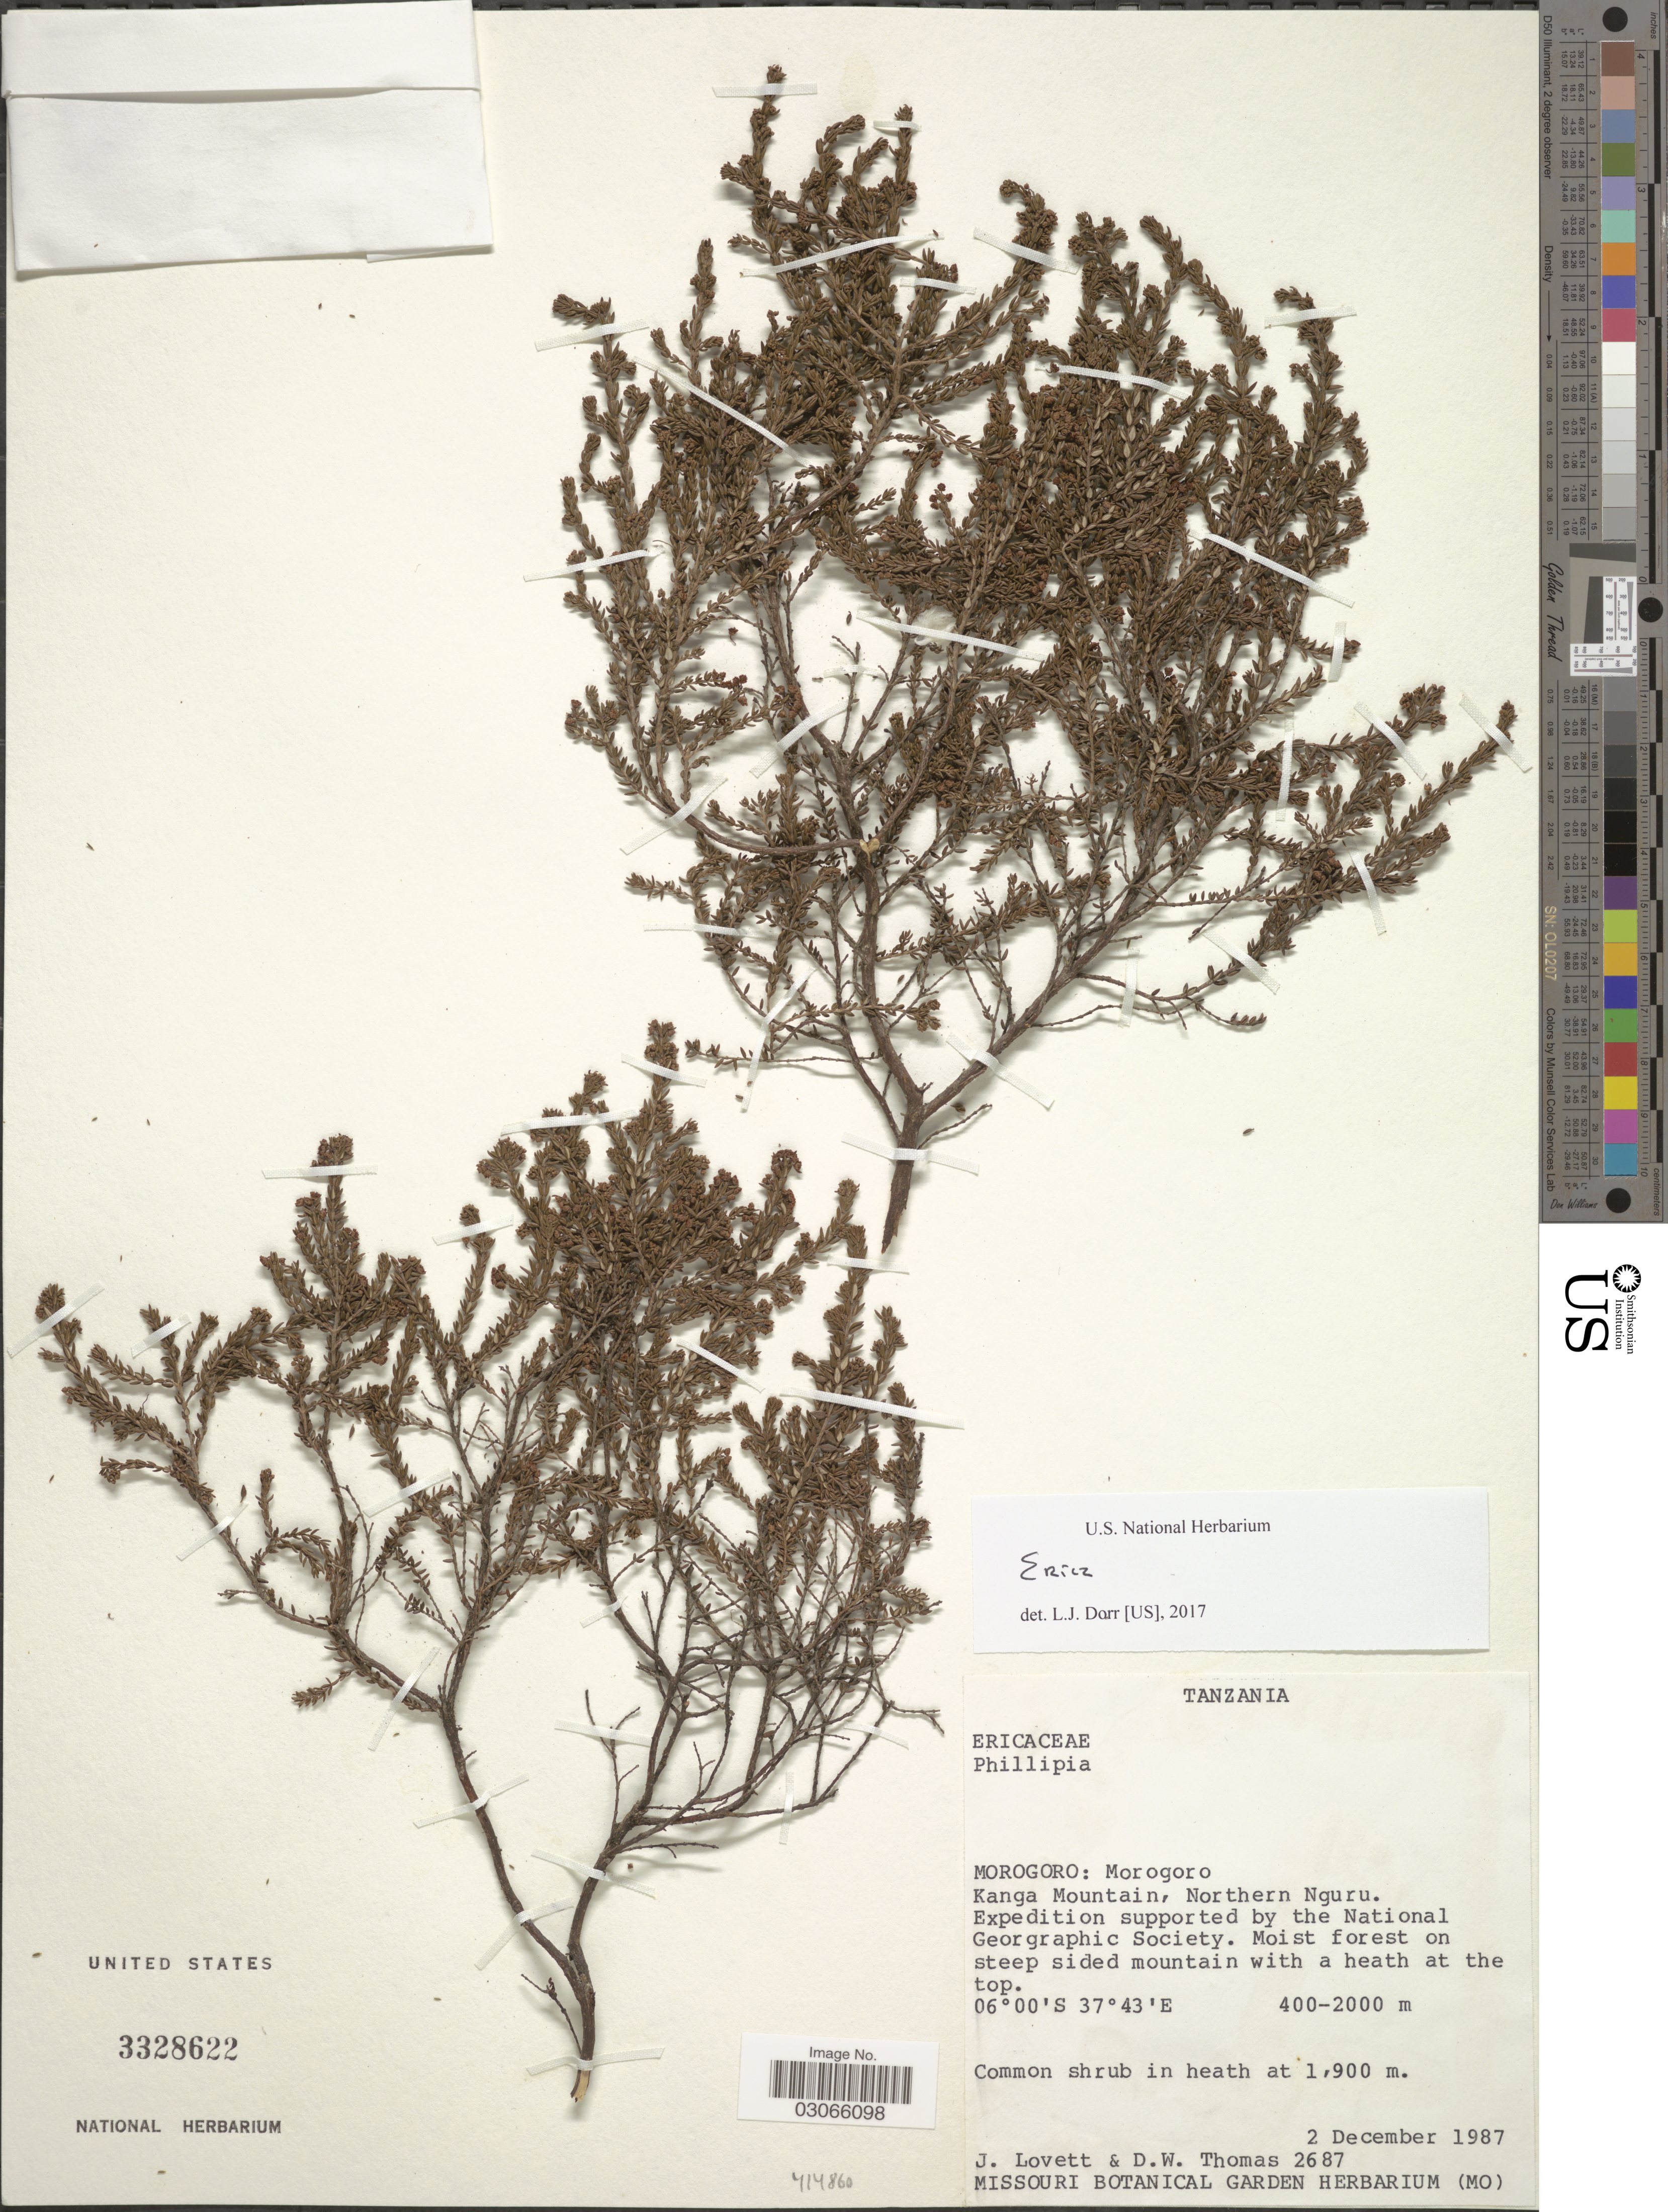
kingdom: Plantae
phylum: Tracheophyta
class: Magnoliopsida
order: Ericales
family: Ericaceae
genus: Erica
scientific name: Erica sp.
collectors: J. Lovett & D. W. Thomas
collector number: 2687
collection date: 1987-12-02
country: Tanzania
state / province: Morogoro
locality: Kanga Mountain, Northern Nguru.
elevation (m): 400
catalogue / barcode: US 3328622